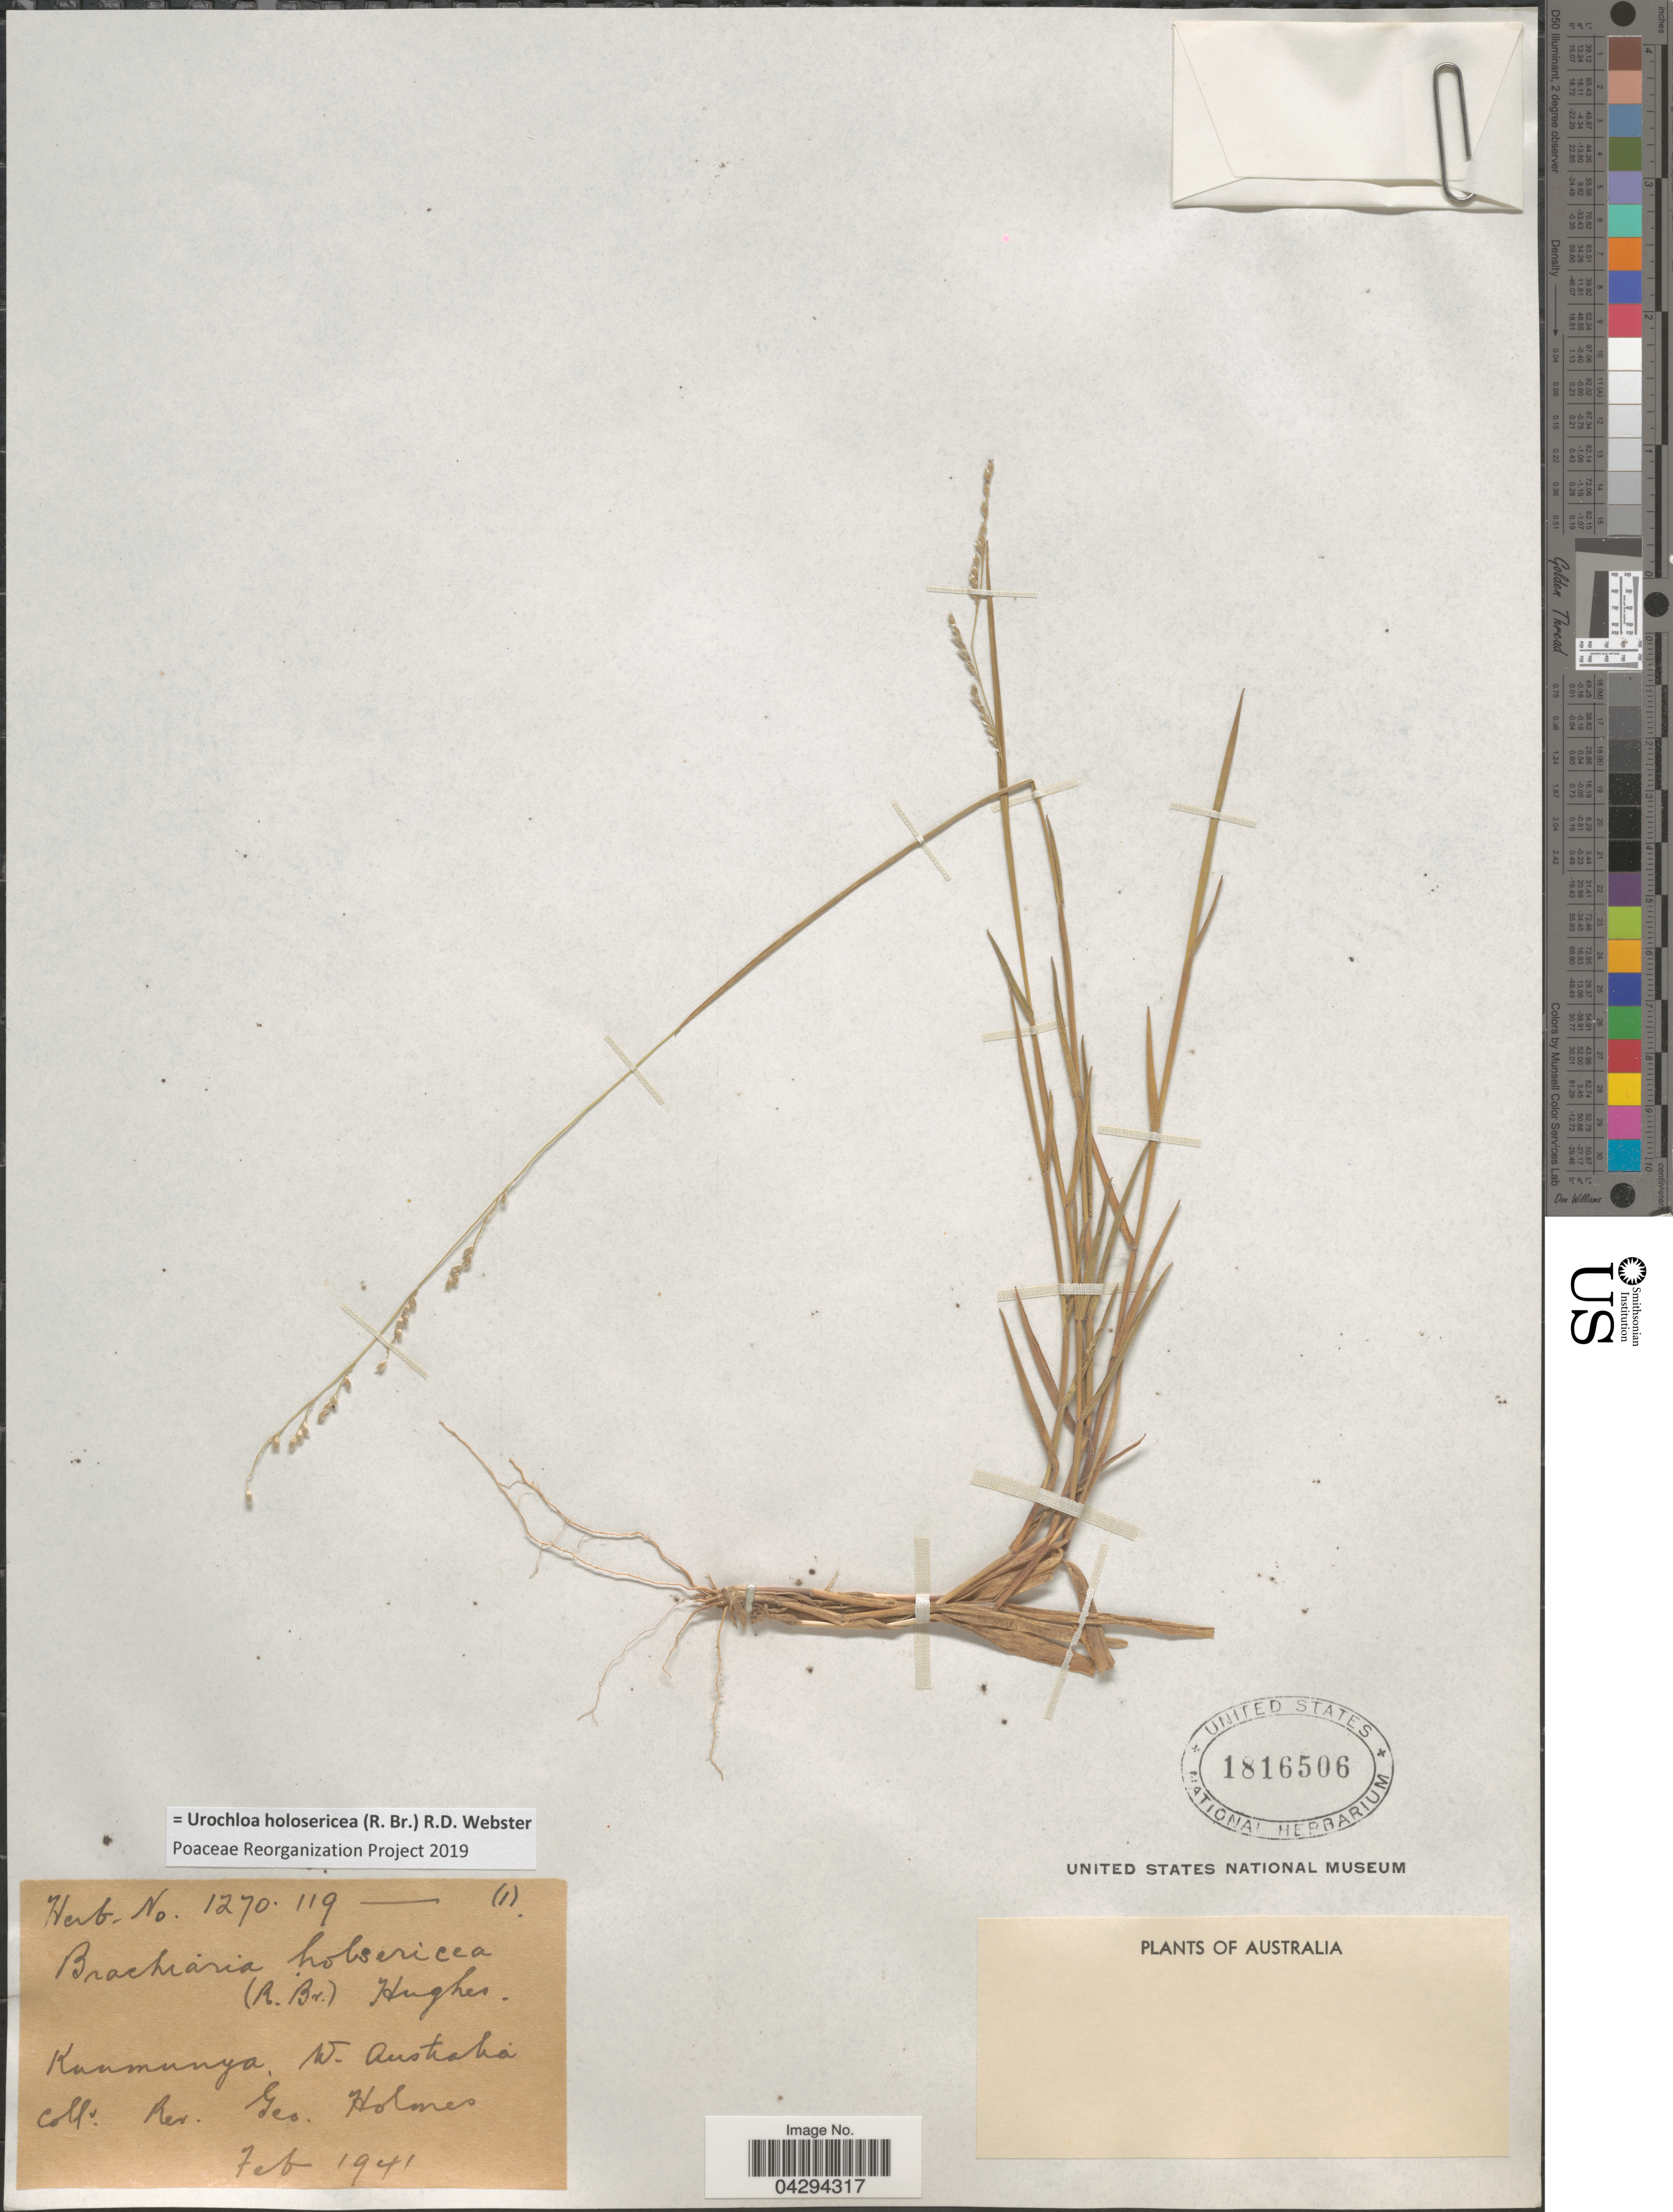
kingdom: Plantae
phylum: Tracheophyta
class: Liliopsida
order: Poales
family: Poaceae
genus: Urochloa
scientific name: Urochloa holosericea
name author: (R. Br.) R.D. Webster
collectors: G. Holmes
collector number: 1270119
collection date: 1941-02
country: Australia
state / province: Western Australia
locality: Kunmunya.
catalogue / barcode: US 1816506